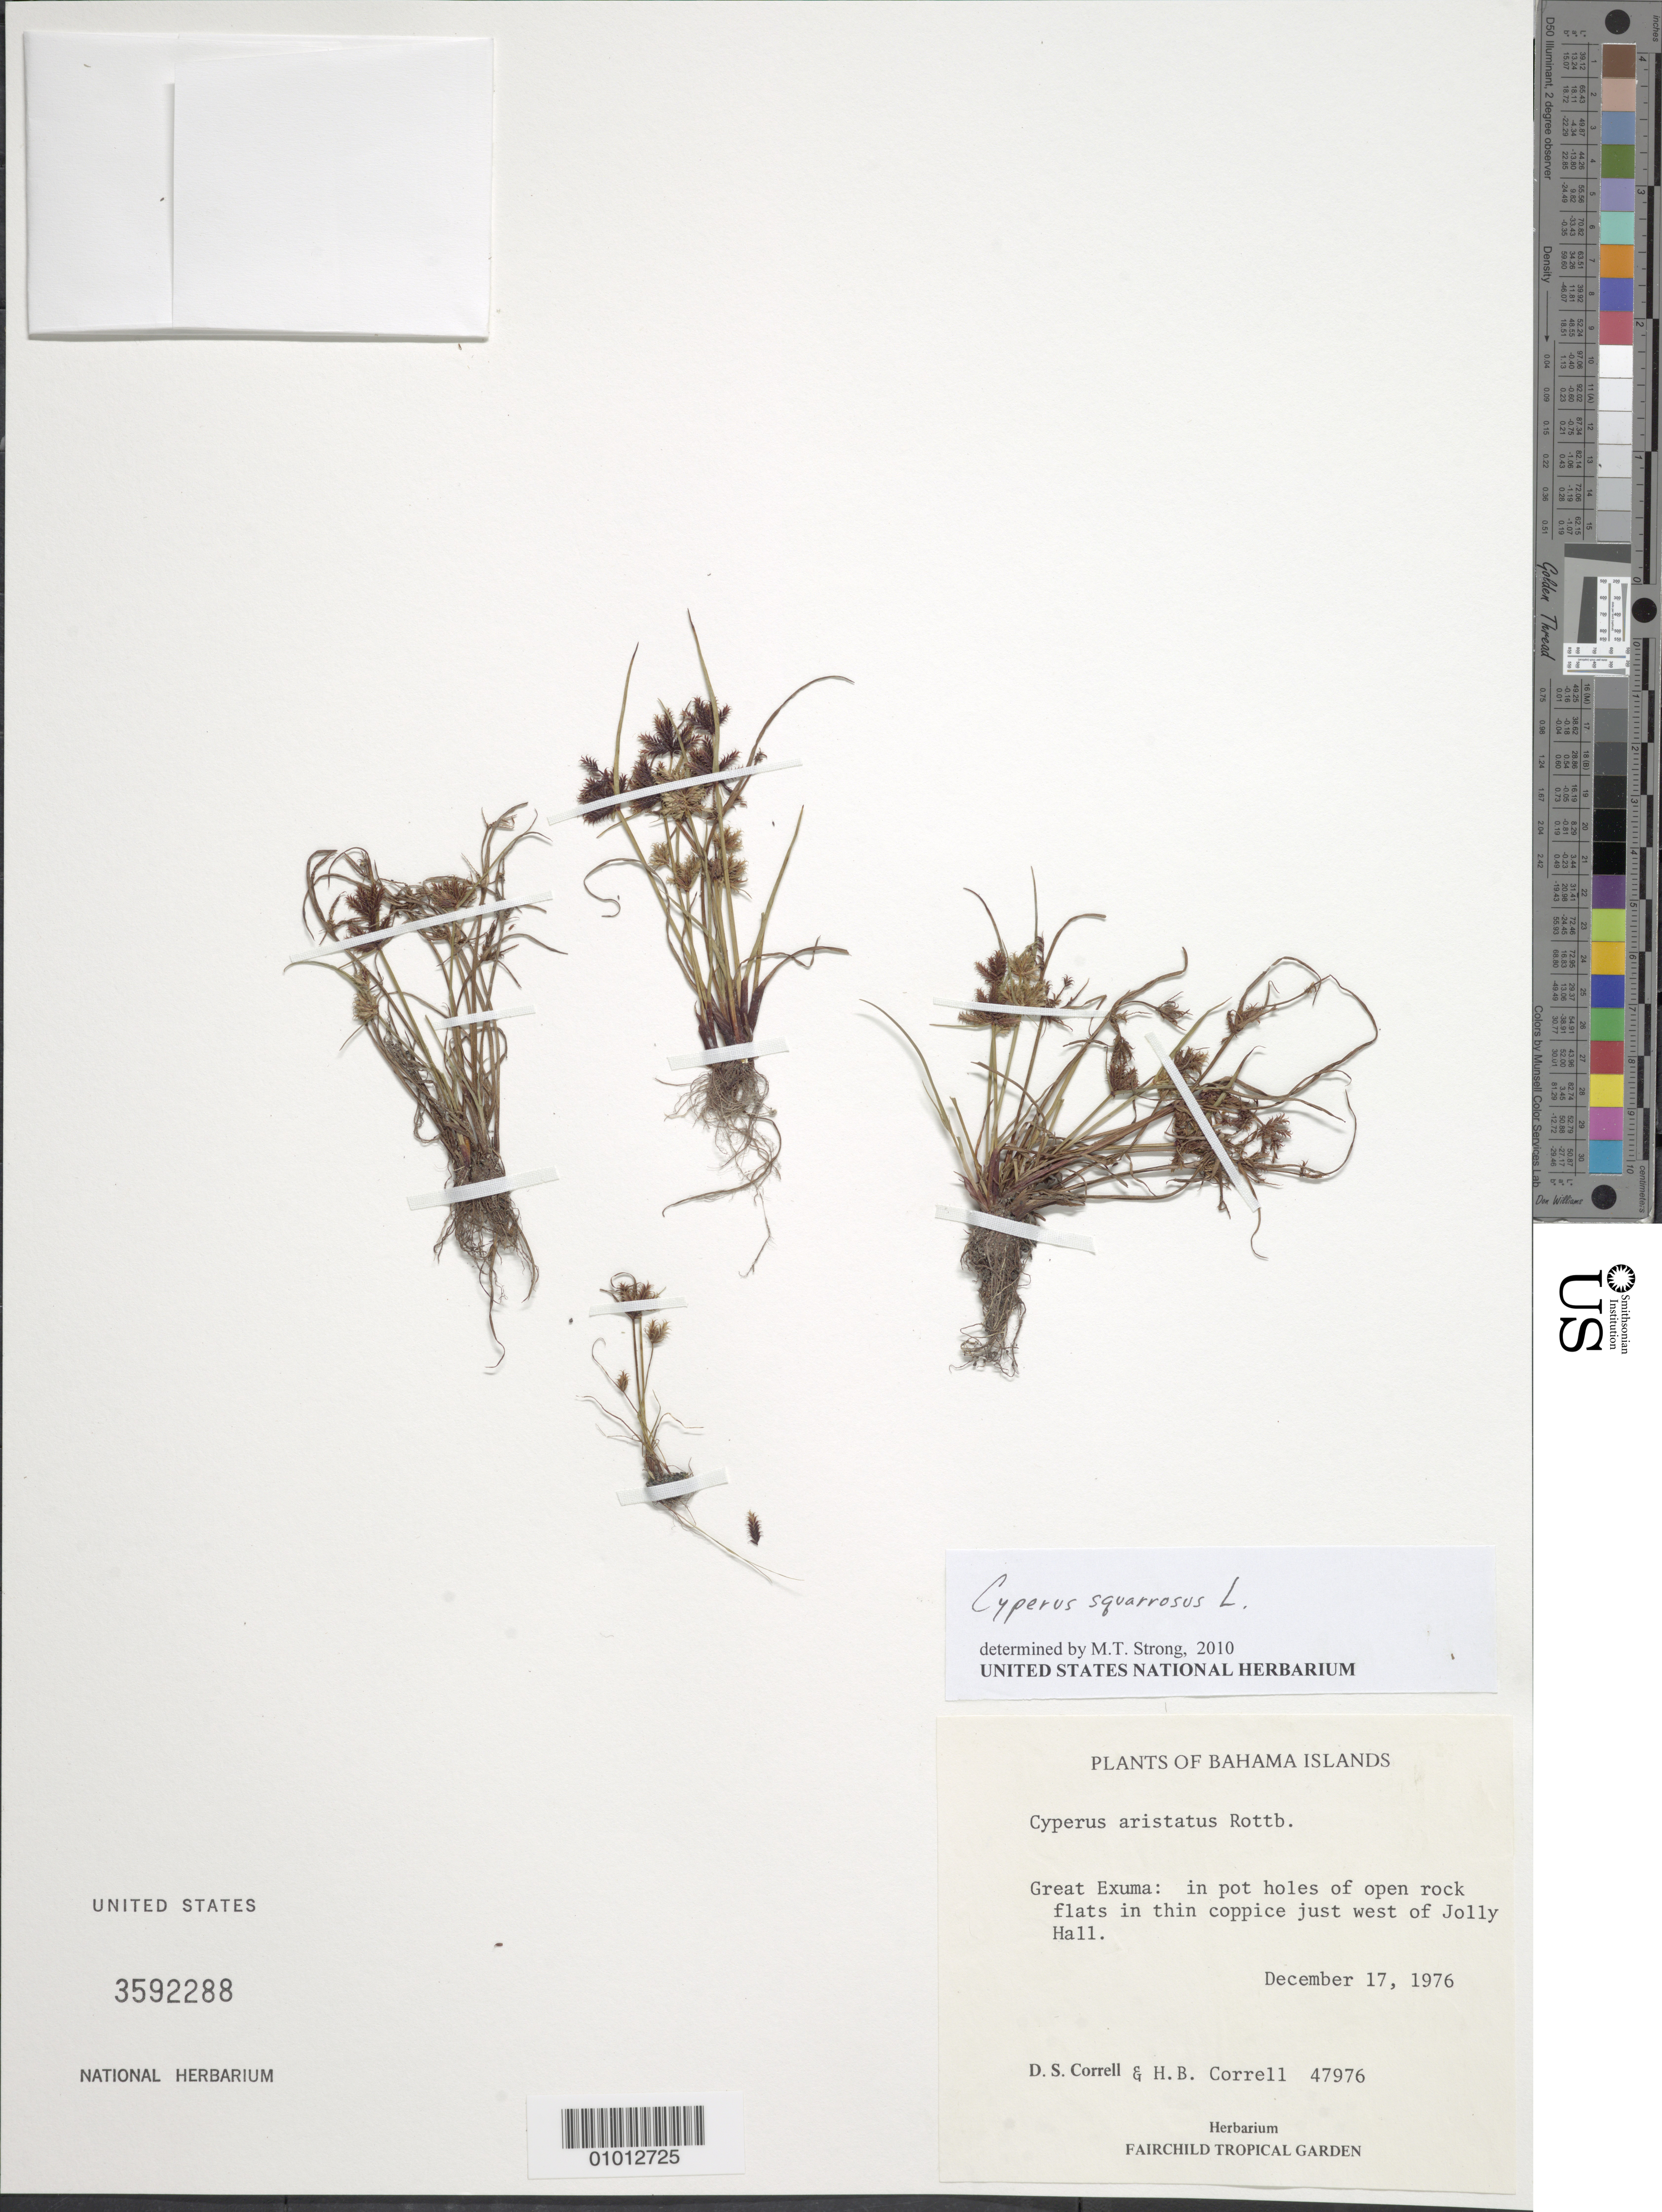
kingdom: Plantae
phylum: Tracheophyta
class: Liliopsida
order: Poales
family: Cyperaceae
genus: Cyperus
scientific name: Cyperus squarrosus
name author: L.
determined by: Strong, M. T., (US), Smithsonian Institution - National Museum of Natural History (UNITED STATES)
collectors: D. S. Correll & D. S. Correll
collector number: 47976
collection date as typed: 17 Dec 1976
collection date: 1976-12-17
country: Bahamas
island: Great Exuma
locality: West of Jolly Hall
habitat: In pot holes of open rock flats in thin coppice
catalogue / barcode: US 3592288